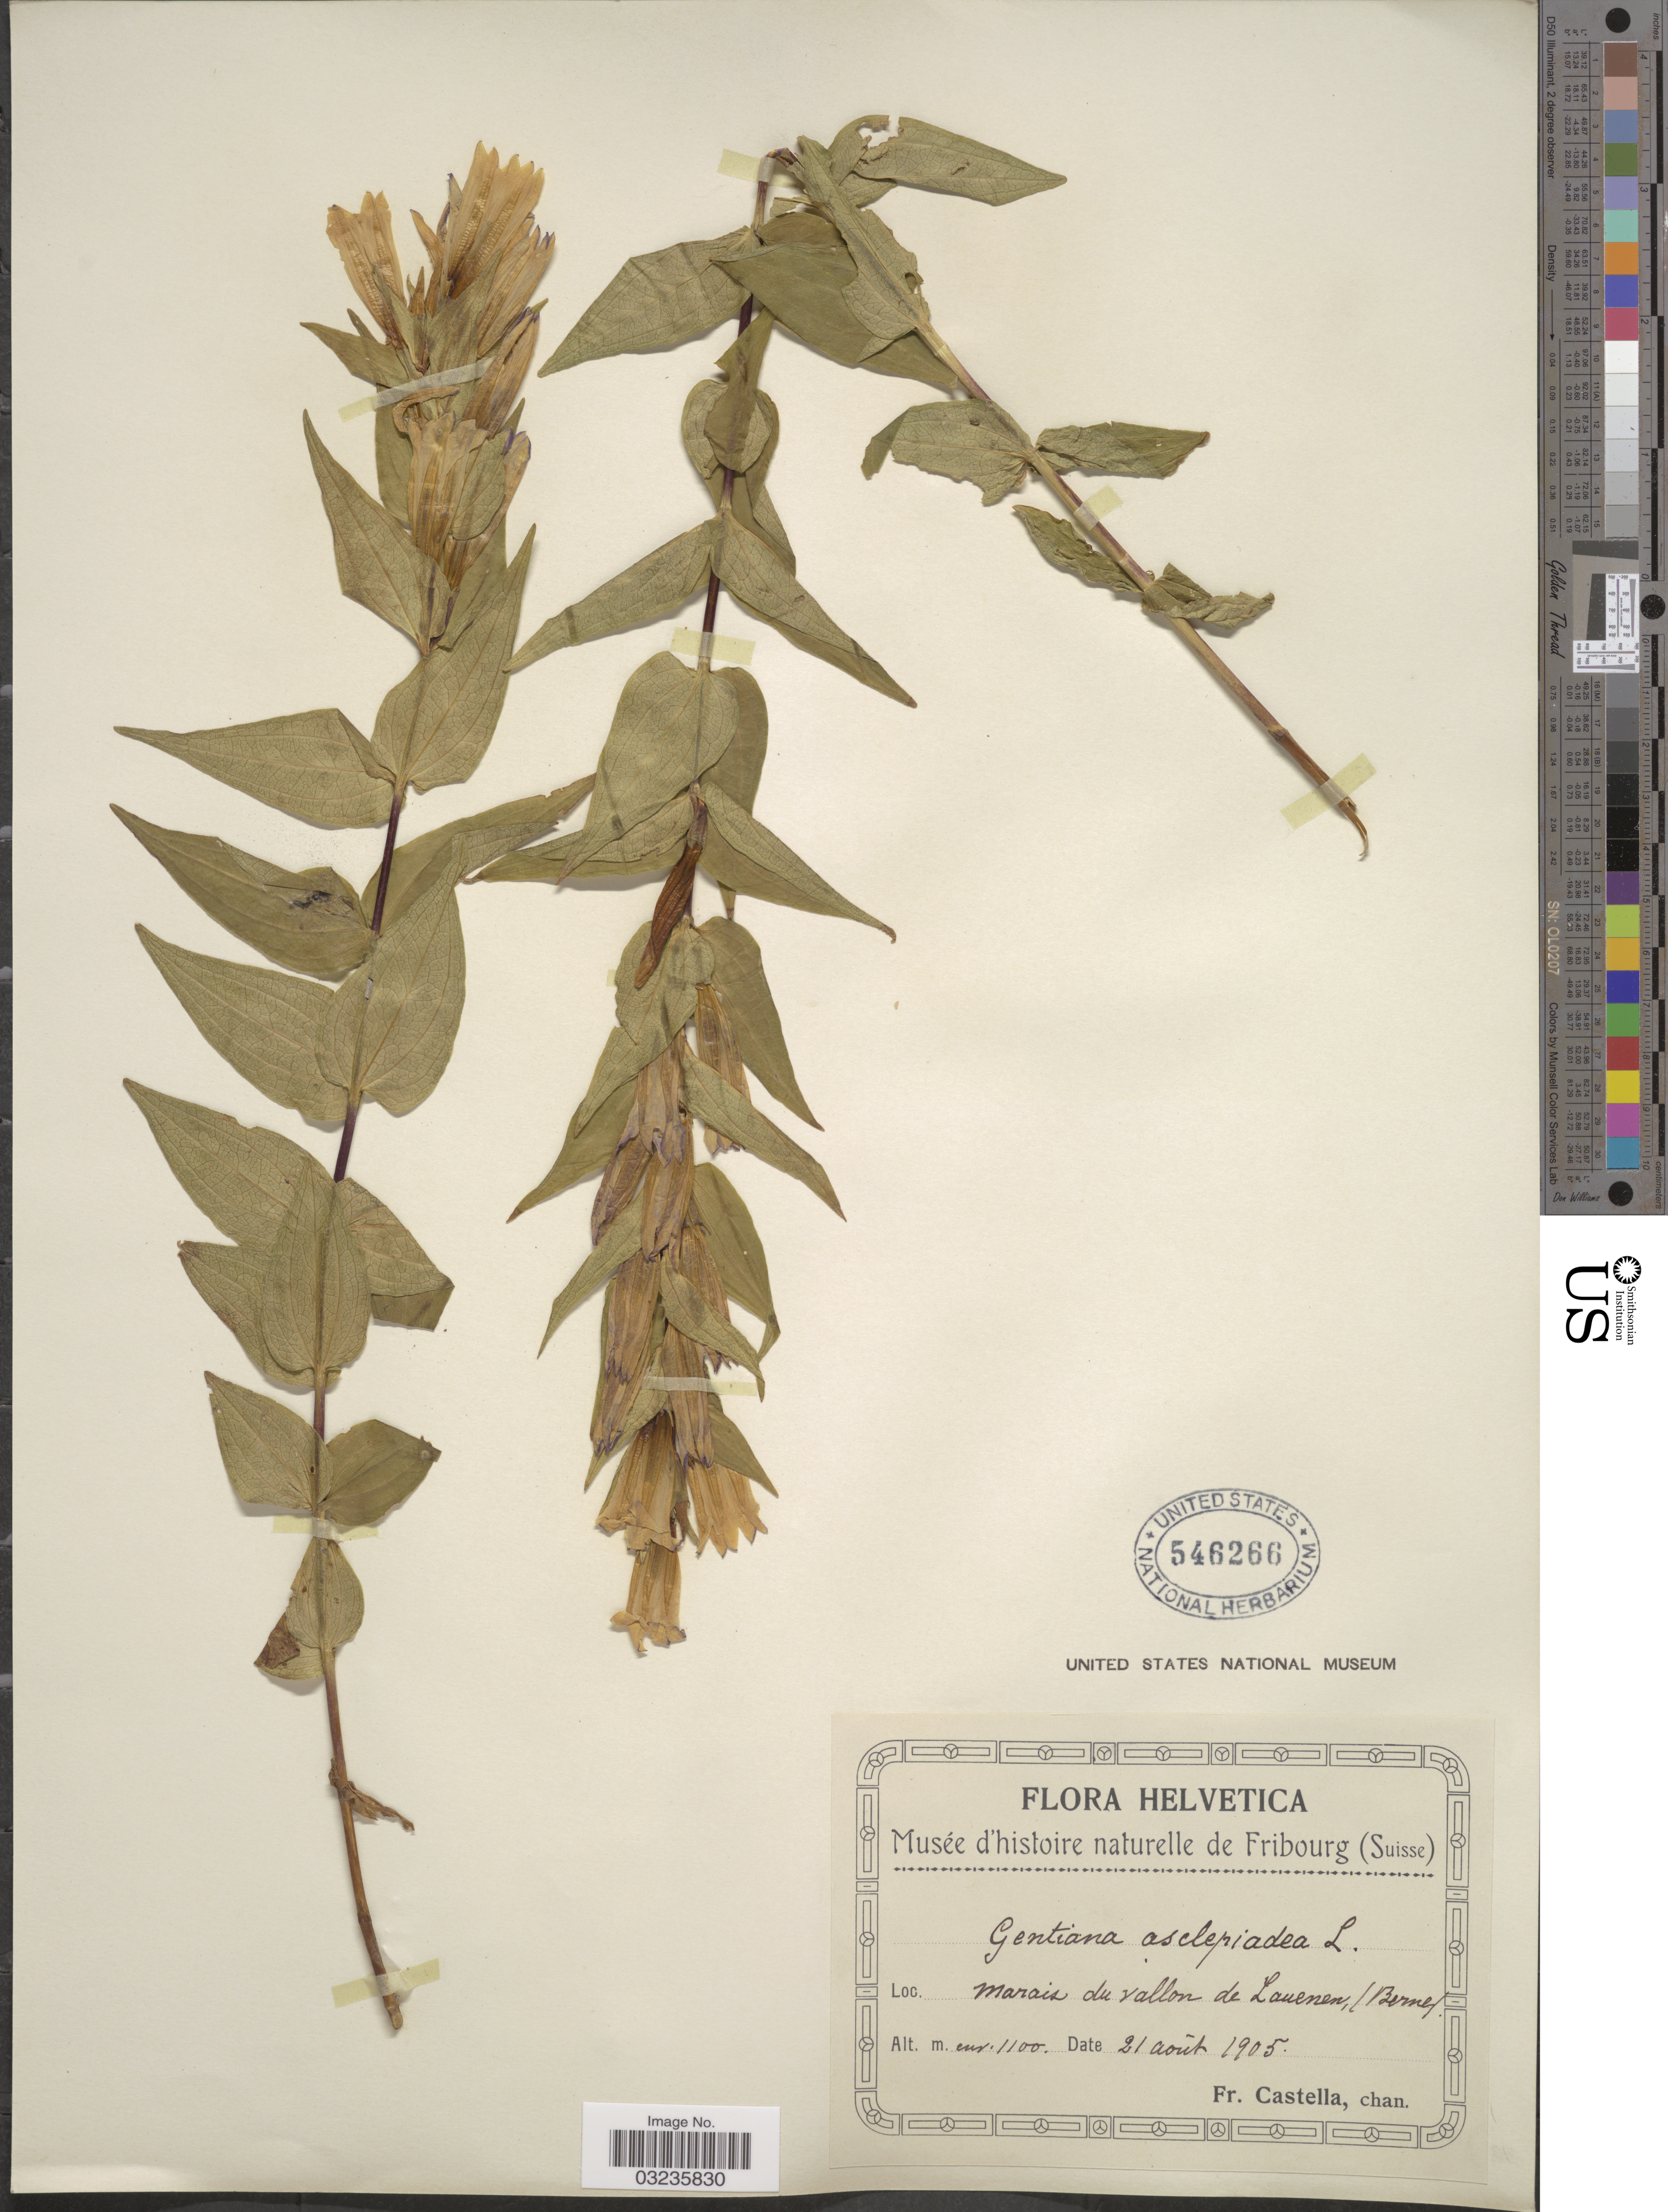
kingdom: Plantae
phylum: Tracheophyta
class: Magnoliopsida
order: Gentianales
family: Gentianaceae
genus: Gentiana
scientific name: Gentiana asclepiadea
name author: L.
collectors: Fr. Castella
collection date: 1905-08-21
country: Switzerland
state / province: Bern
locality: Helvetica. Marais du vallon de Lauenen, (Berne).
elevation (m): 1100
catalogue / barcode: US 546266